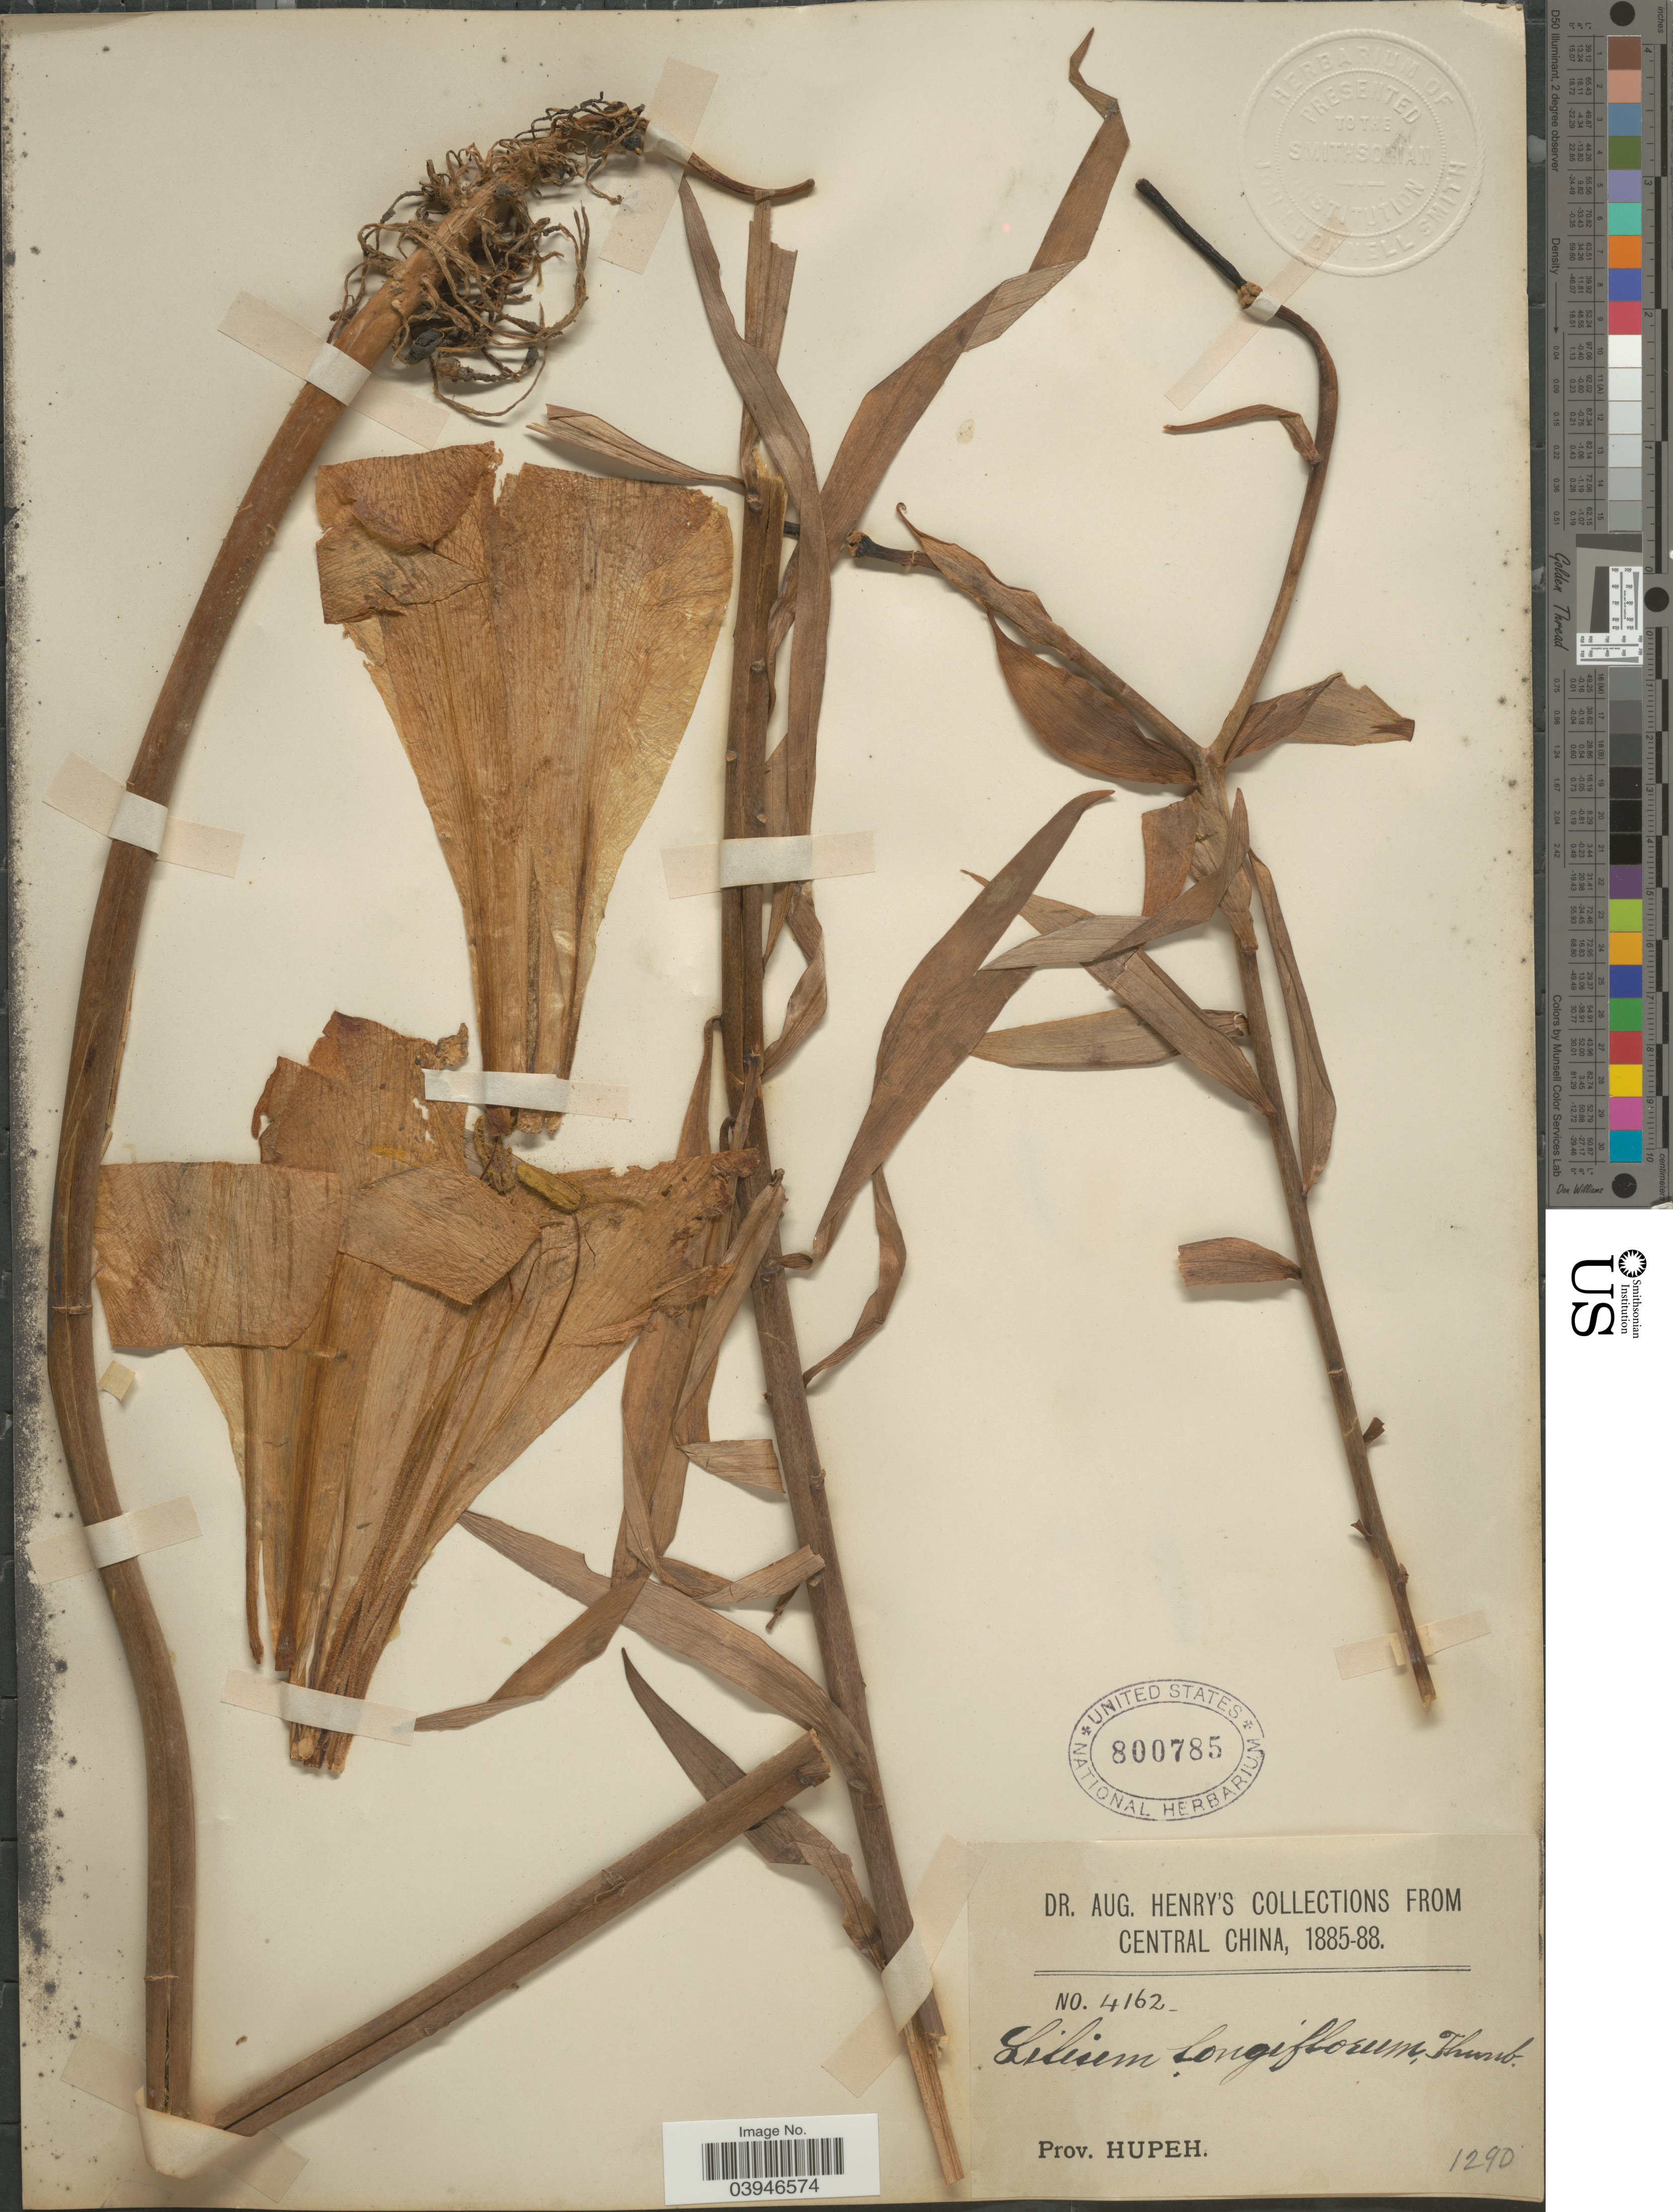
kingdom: Plantae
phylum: Tracheophyta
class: Liliopsida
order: Liliales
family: Liliaceae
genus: Lilium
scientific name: Lilium longiflorum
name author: Thunb.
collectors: A. Henry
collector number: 4162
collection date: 1885/1888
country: China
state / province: Hubei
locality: Central China. Prov. Hupeh.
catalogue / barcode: US 800785